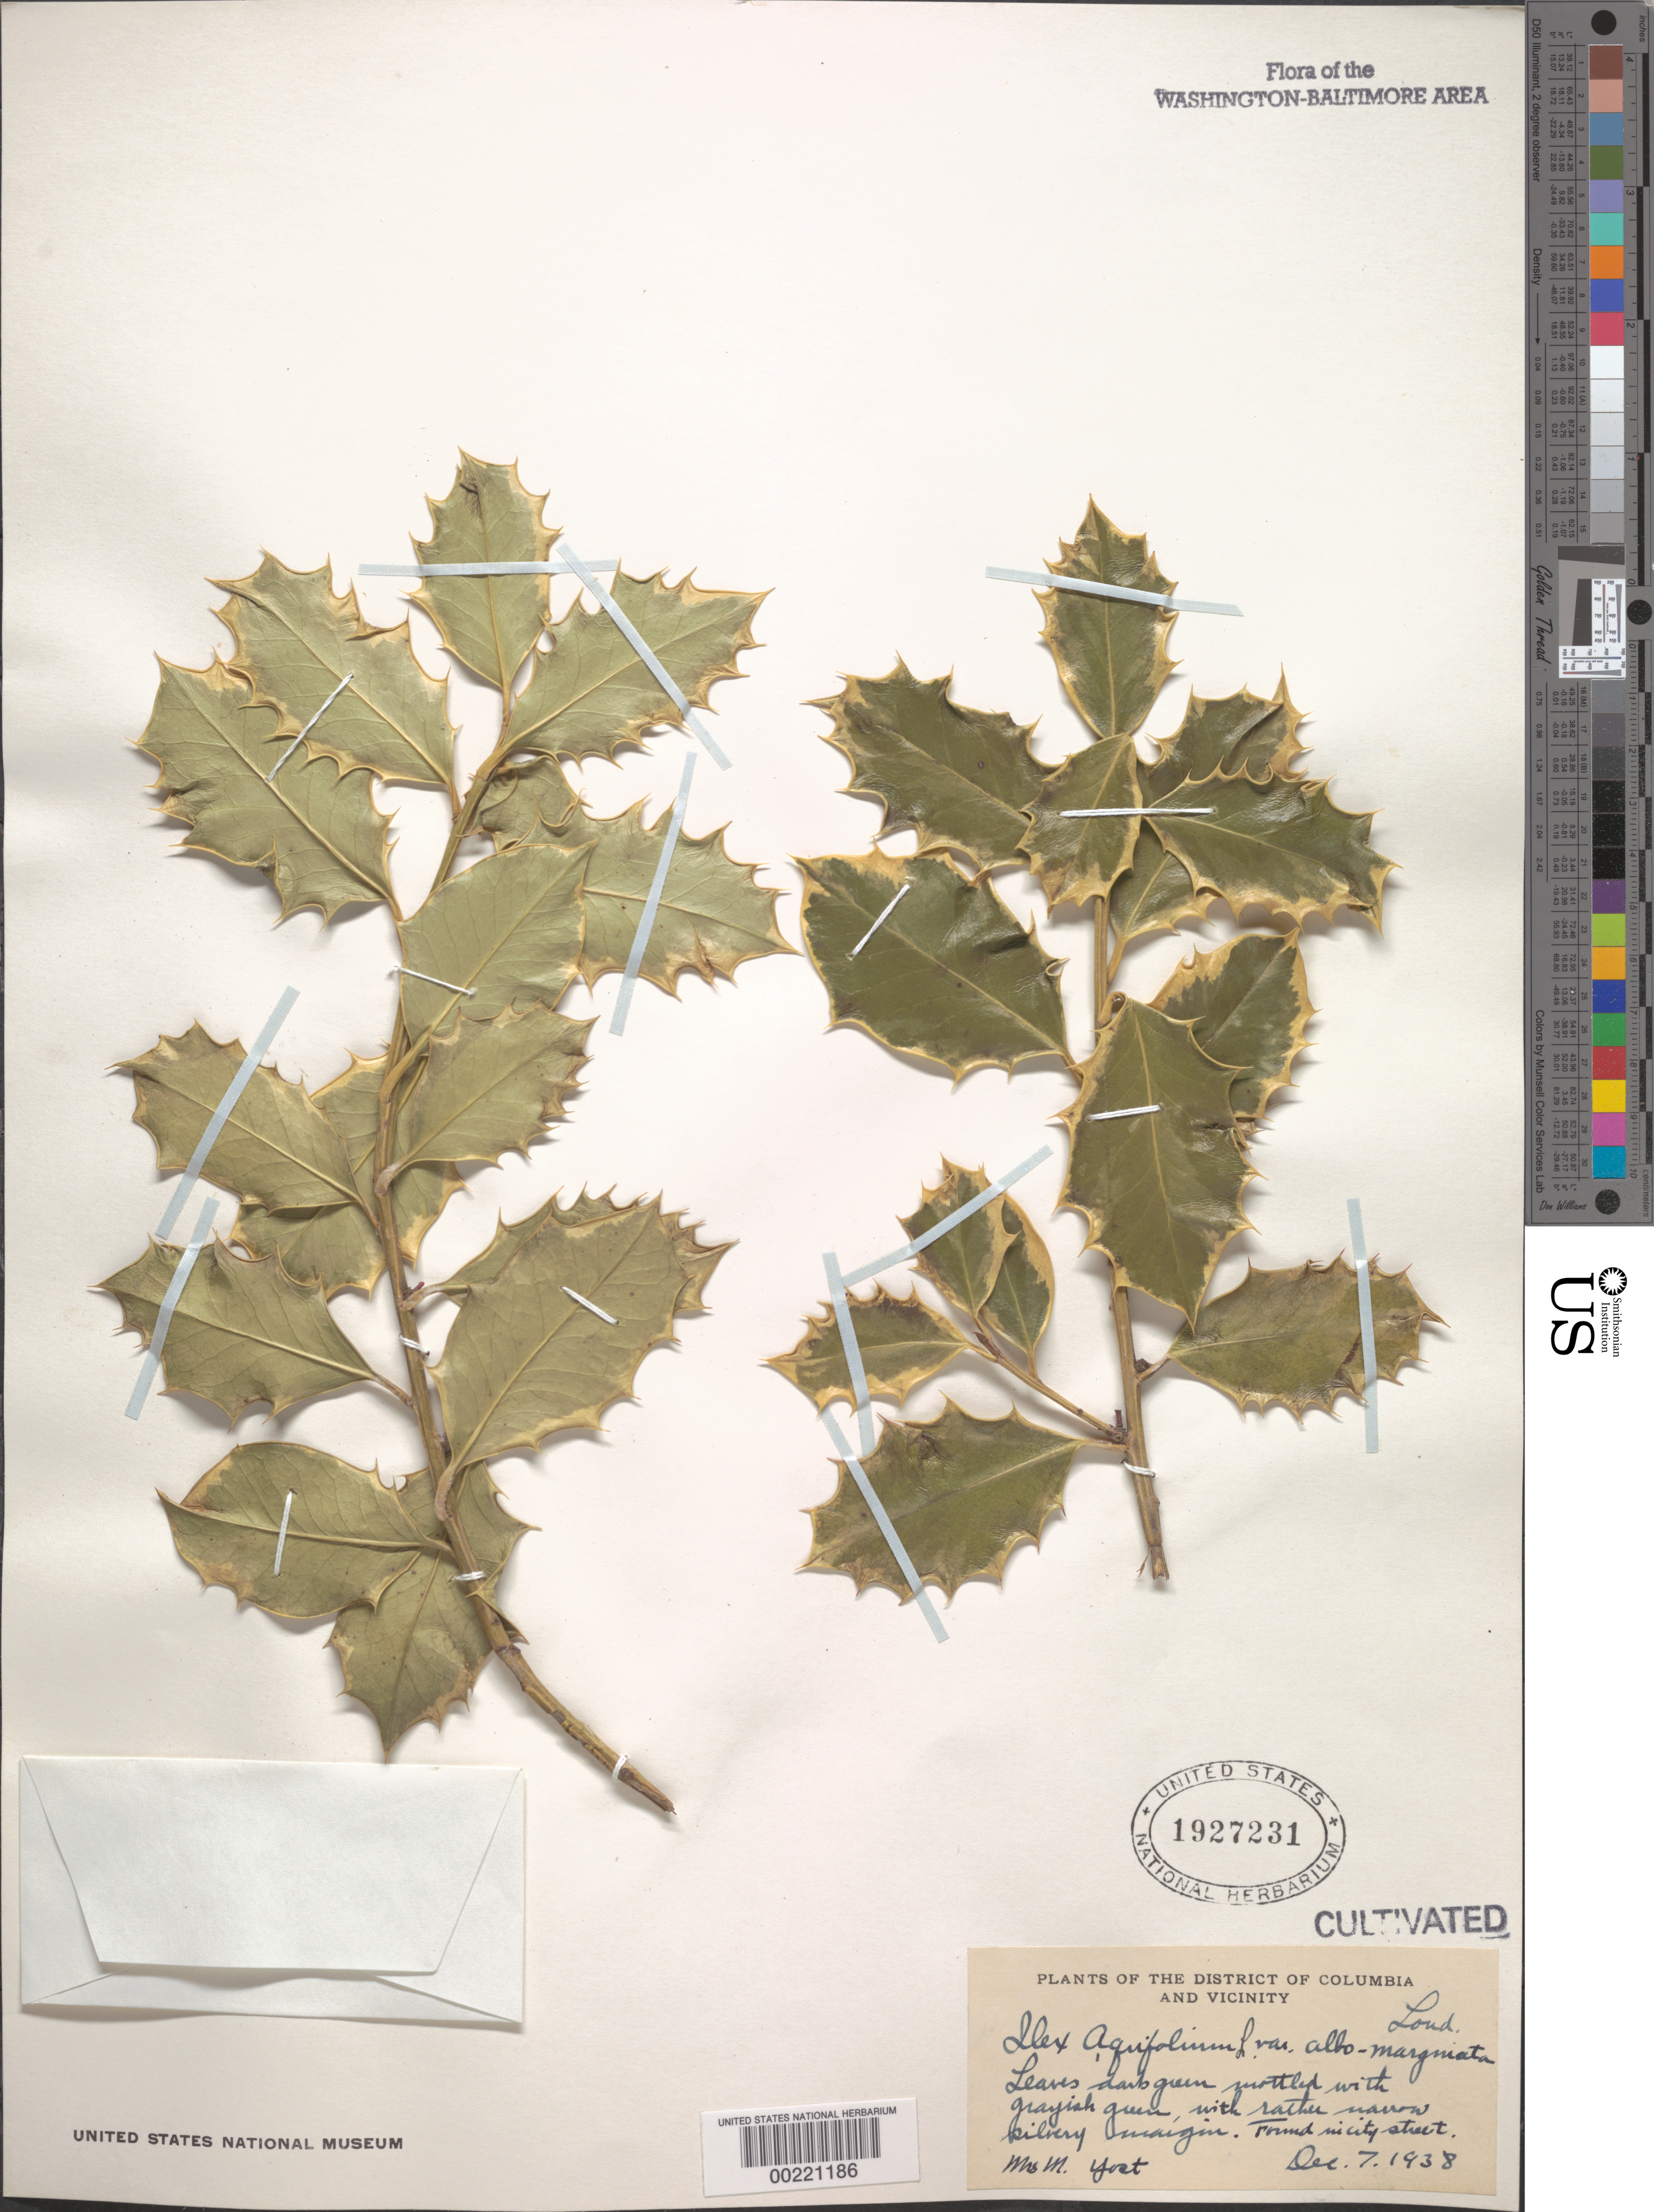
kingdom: Plantae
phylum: Tracheophyta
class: Magnoliopsida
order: Aquifoliales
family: Aquifoliaceae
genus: Ilex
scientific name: Ilex aquifolium var. albomarginata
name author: Loudon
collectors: M. Yost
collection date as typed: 07 Dec 1938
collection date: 1938-12-07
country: United States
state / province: District of Columbia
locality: Found in city street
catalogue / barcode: US 1927231